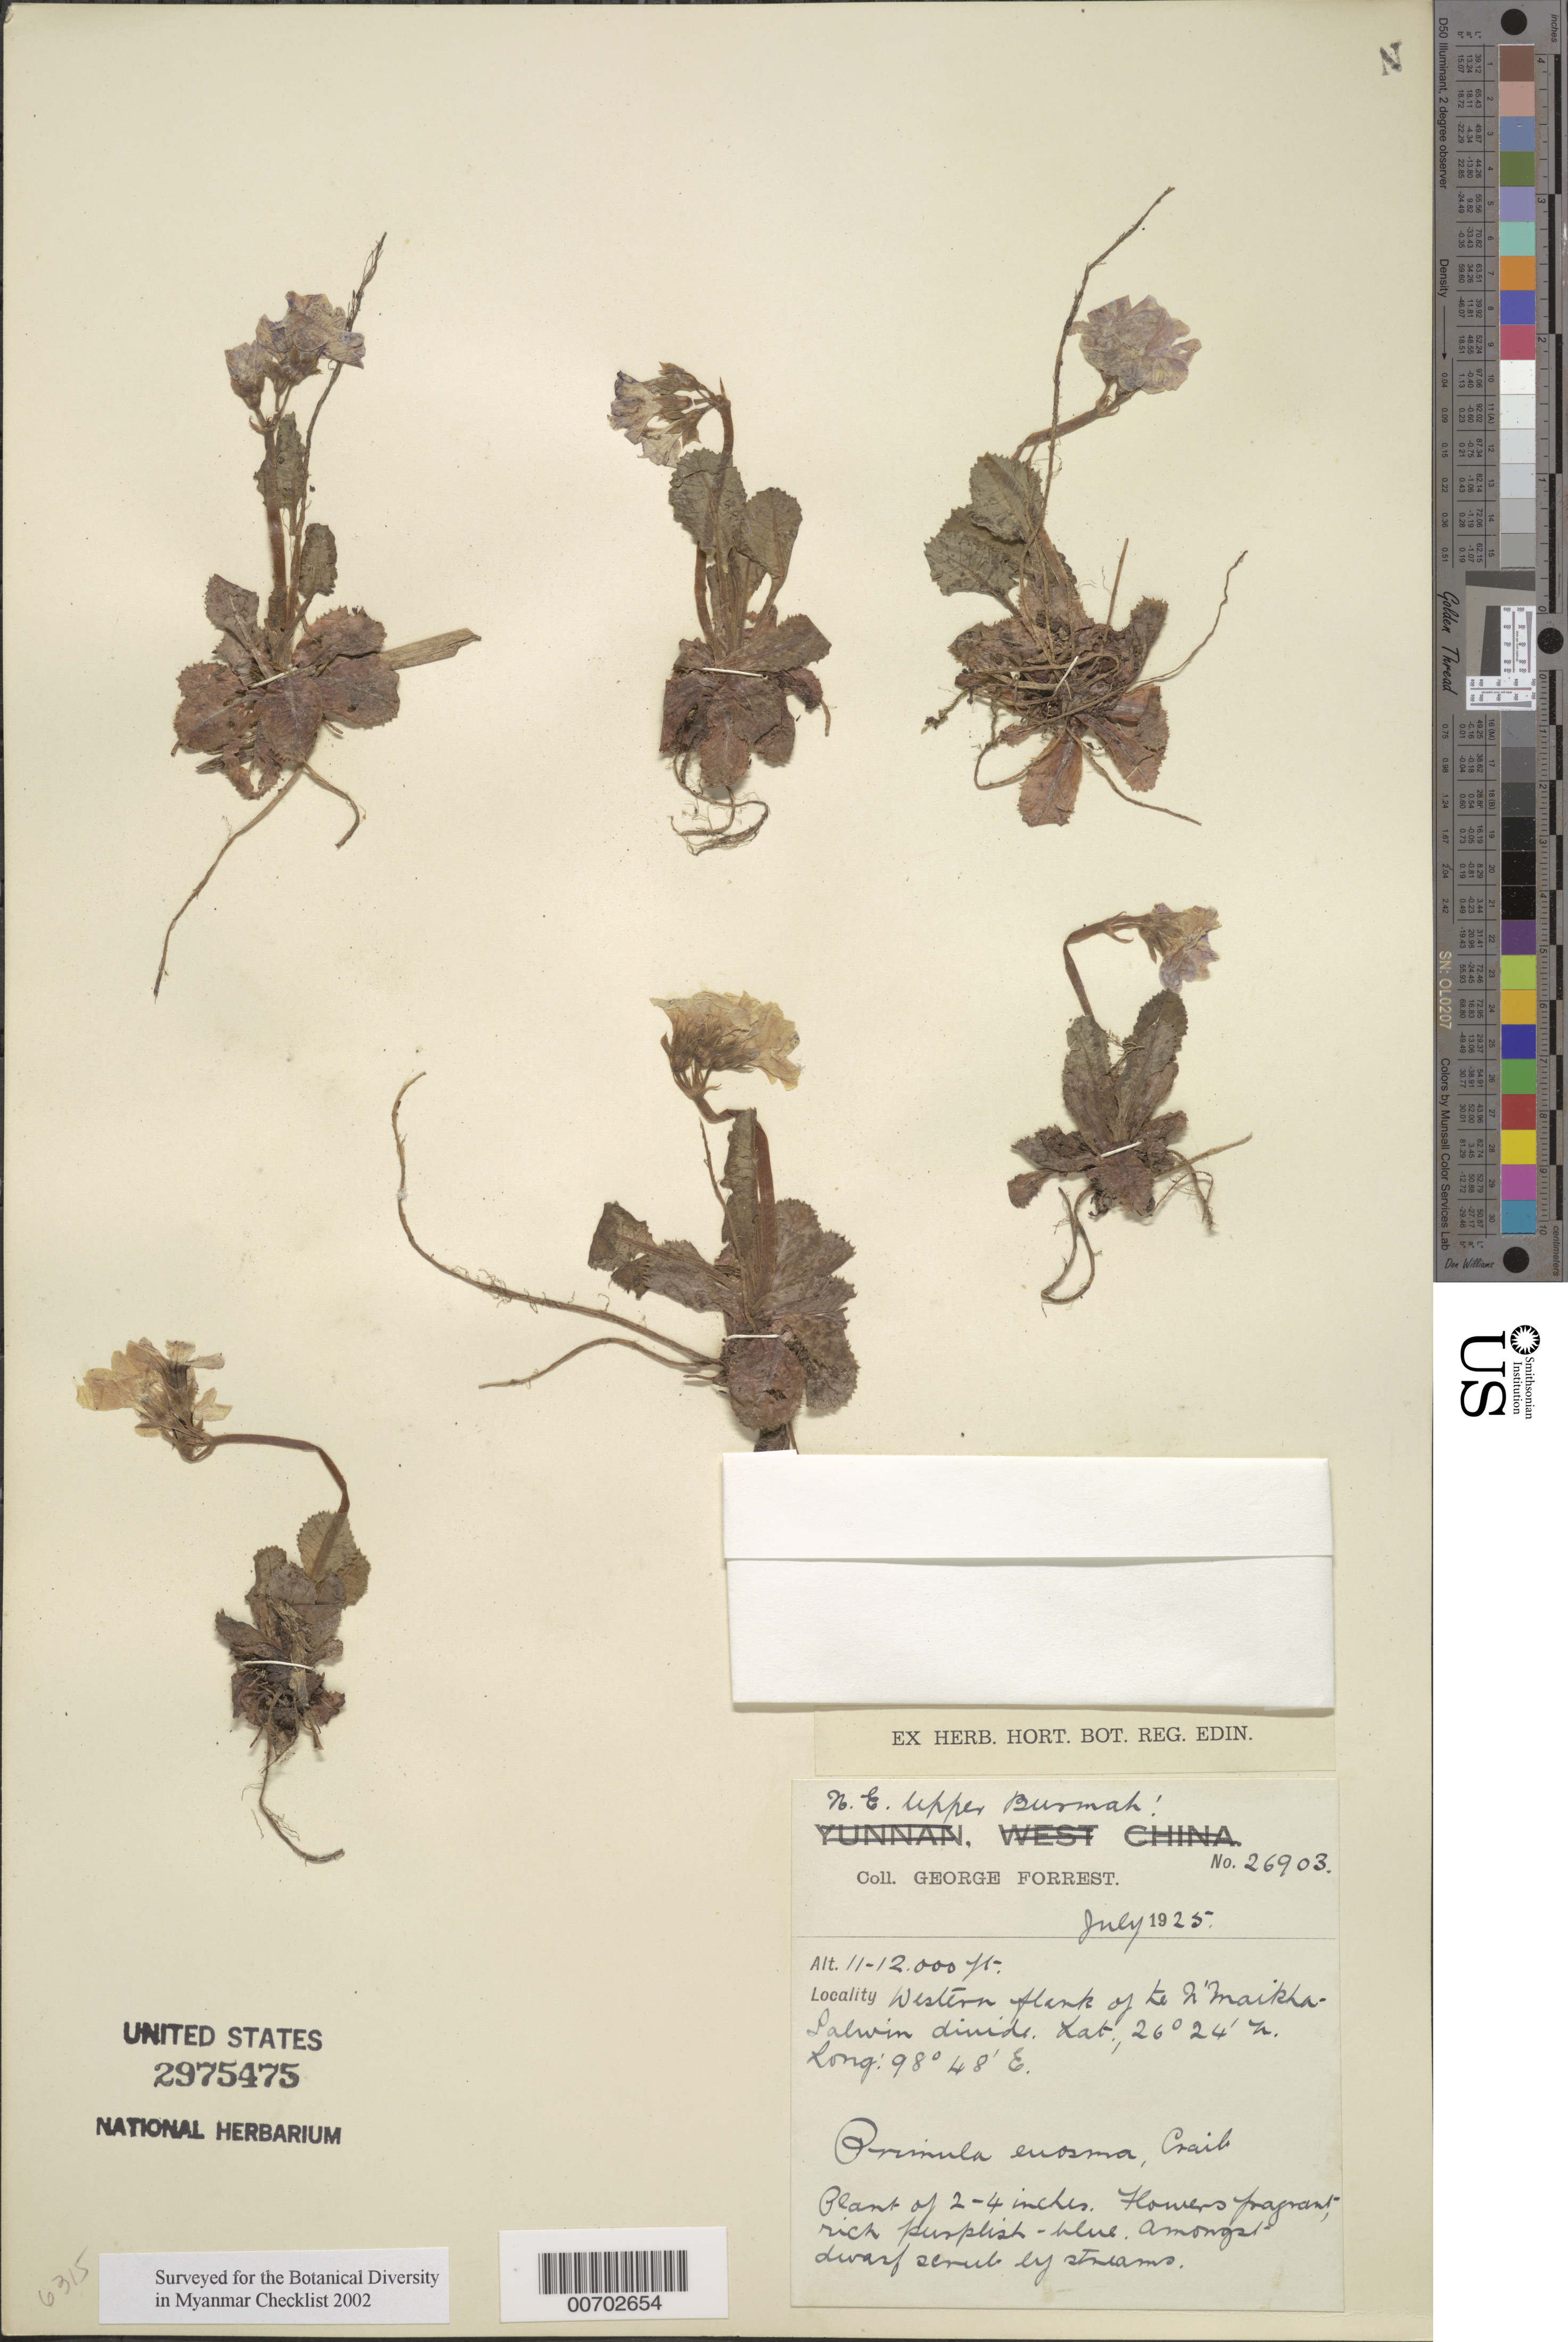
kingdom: Plantae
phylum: Tracheophyta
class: Magnoliopsida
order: Ericales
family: Primulaceae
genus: Primula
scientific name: Primula euosma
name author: Craib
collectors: G. Forrest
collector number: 26903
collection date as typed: Jul 1925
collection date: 1925-07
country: Myanmar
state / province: Kachin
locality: N'Maikha-Salwin Divide, W flank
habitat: Among dwarf scrub by streams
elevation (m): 3353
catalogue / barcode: US 2975475